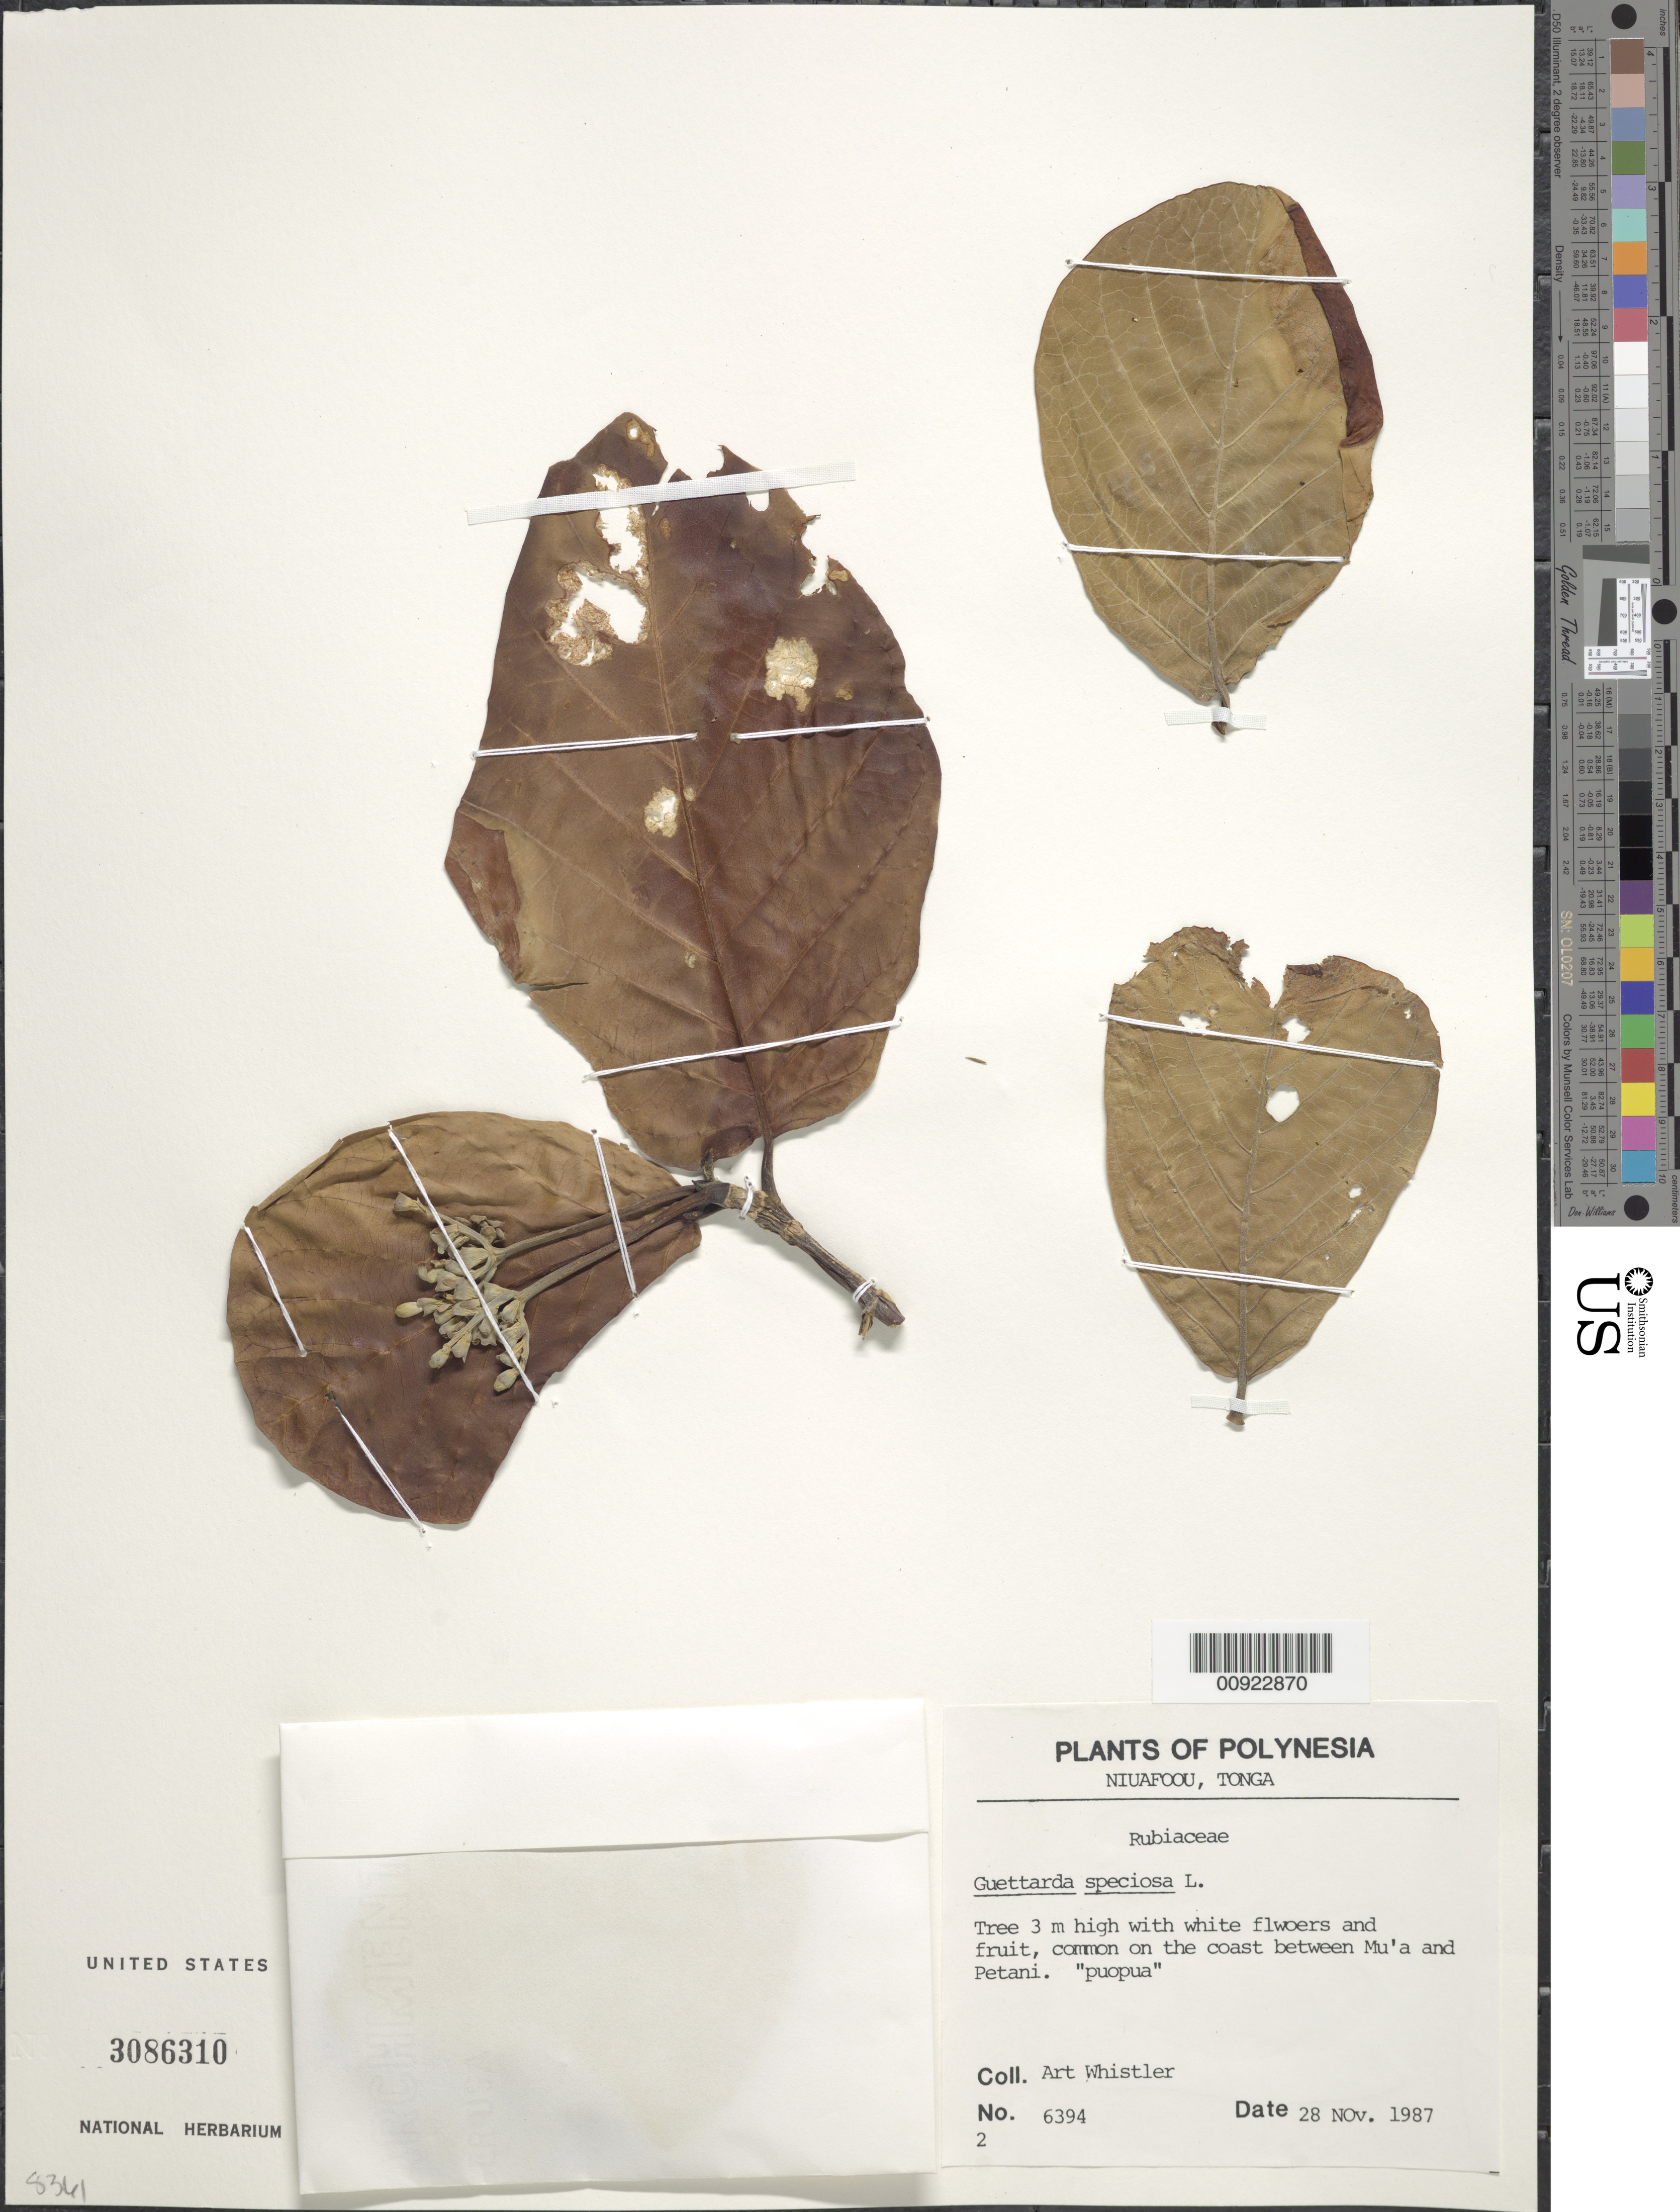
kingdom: Plantae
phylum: Tracheophyta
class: Magnoliopsida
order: Gentianales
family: Rubiaceae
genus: Guettarda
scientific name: Guettarda speciosa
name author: L.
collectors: A. Whistler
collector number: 6394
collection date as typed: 28 Nov 1987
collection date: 1987-11-28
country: Tonga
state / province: Tonga Outliers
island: Niuafo'ou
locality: Coast between Mu'a and Petani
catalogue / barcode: US 3086310